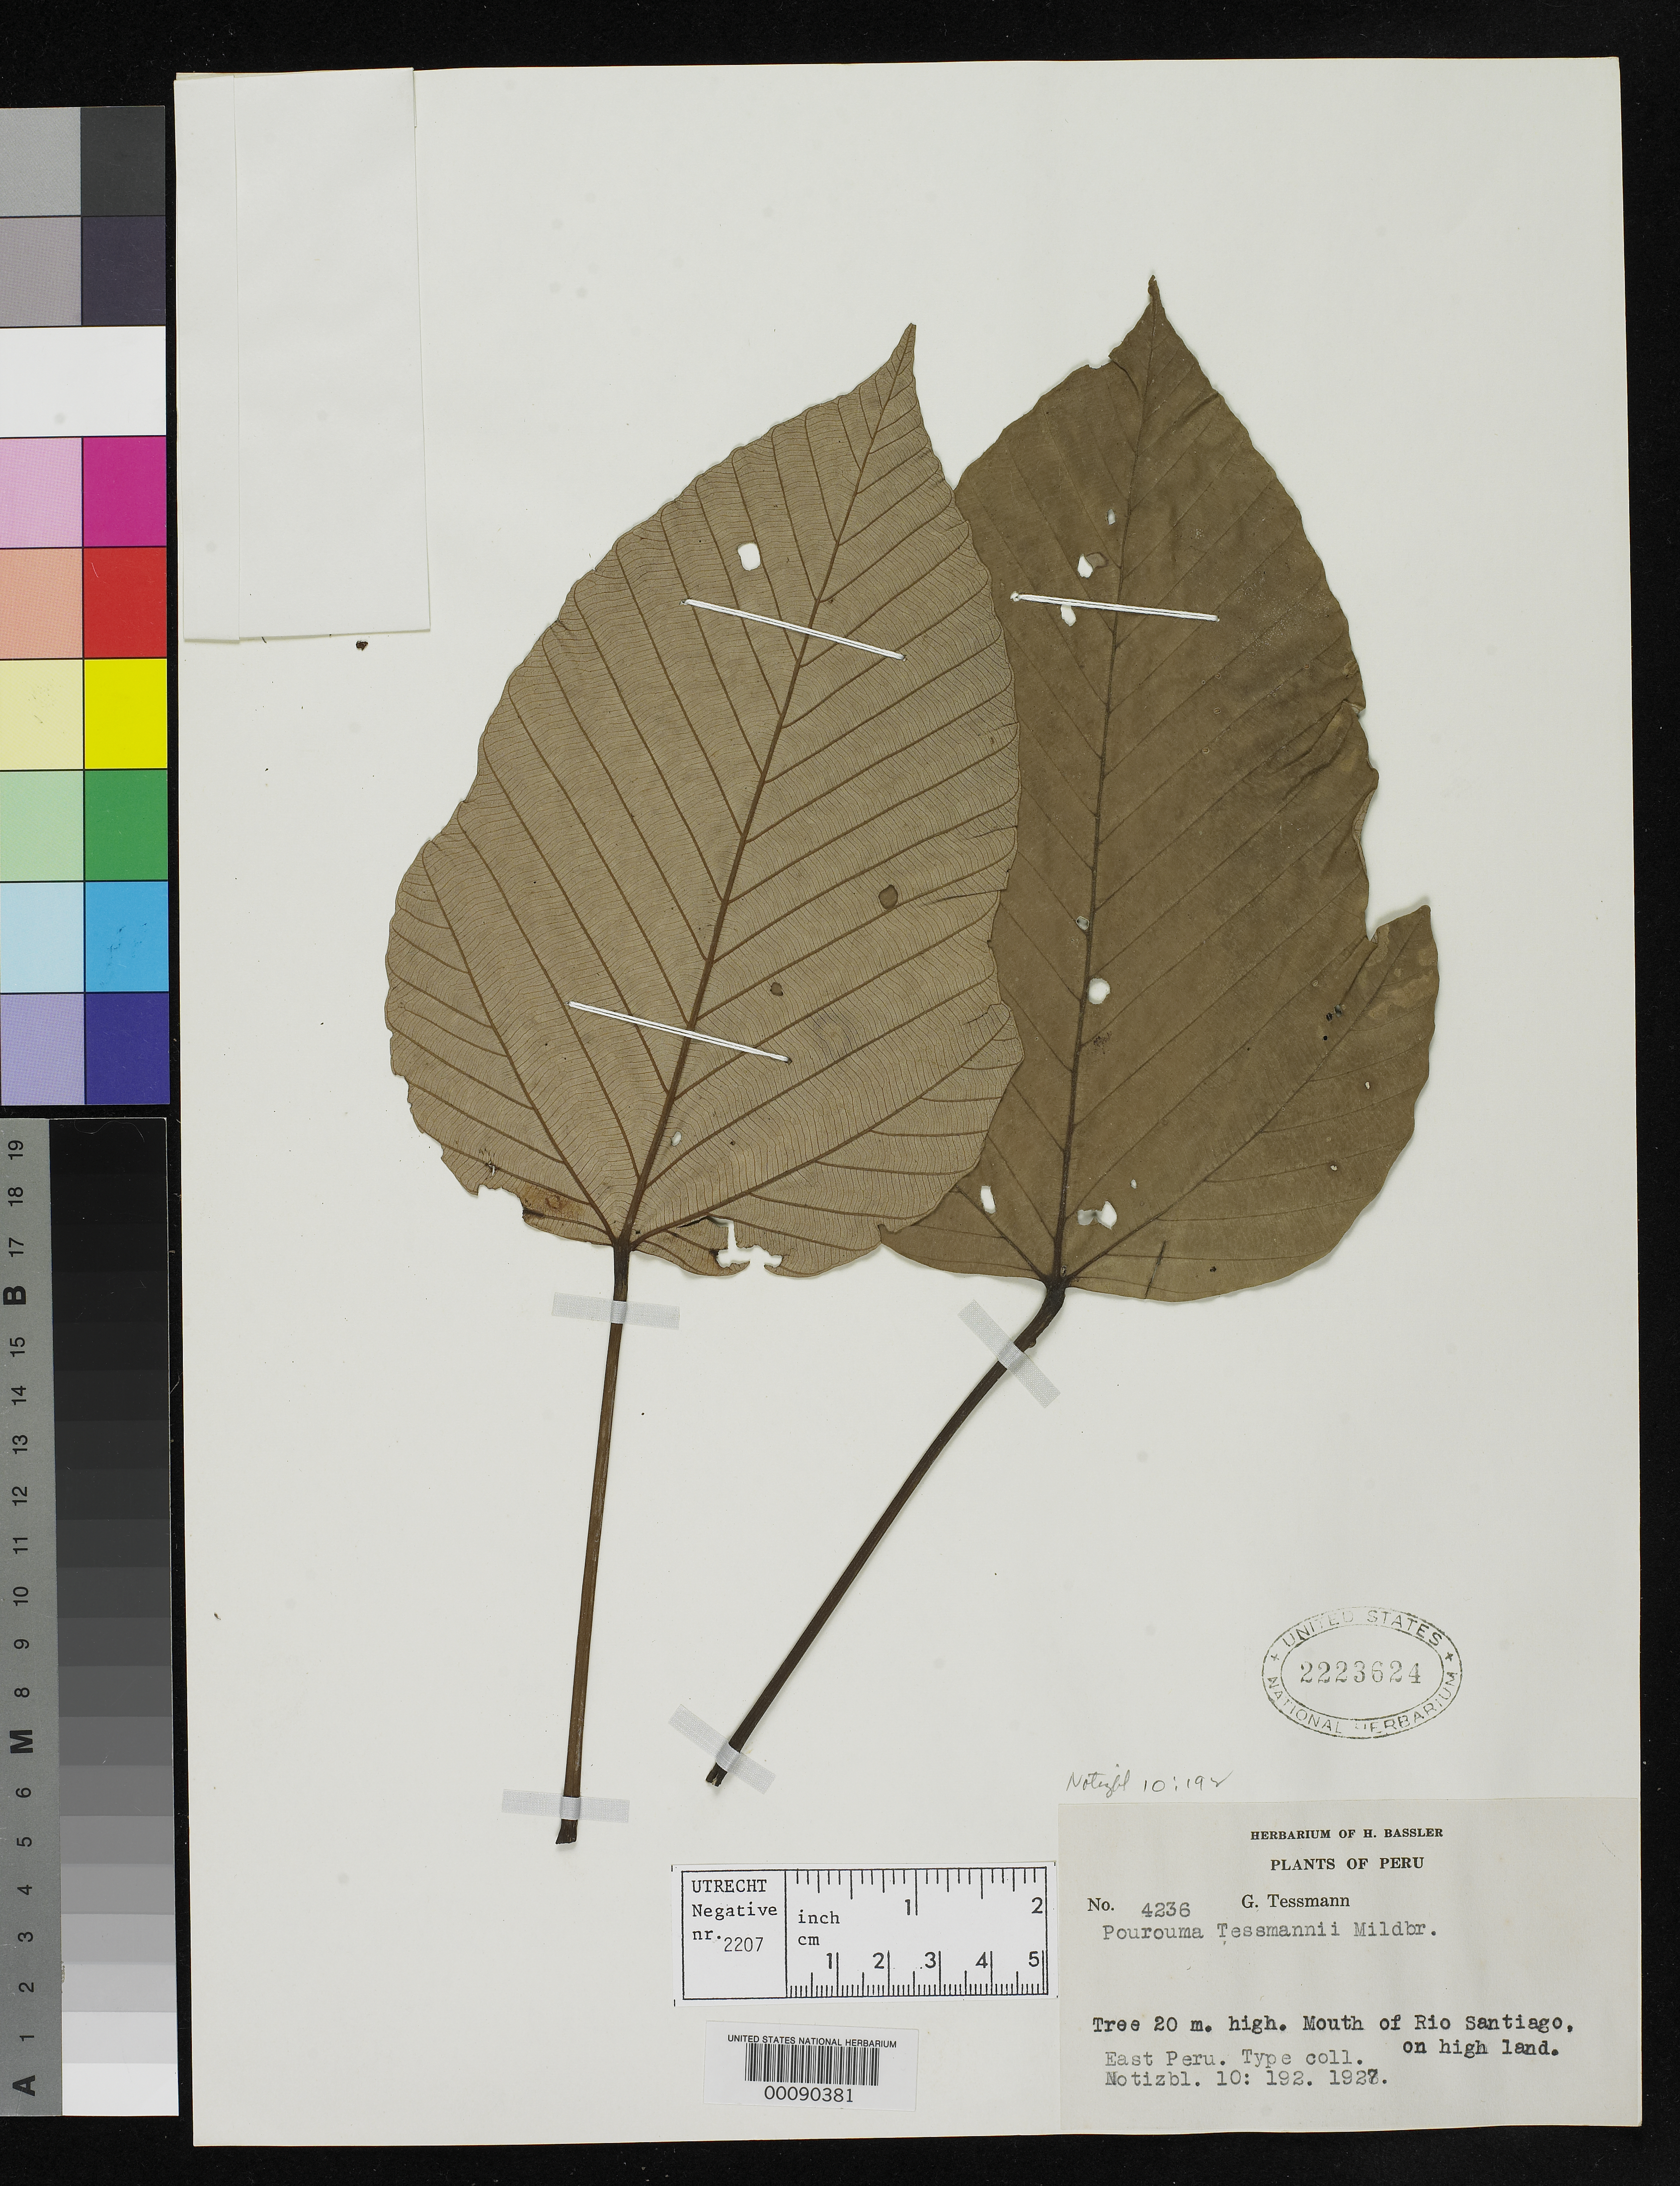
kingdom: Plantae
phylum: Tracheophyta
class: Magnoliopsida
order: Rosales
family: Urticaceae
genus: Pourouma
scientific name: Pourouma tessmannii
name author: Mildbr.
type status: Type Fragment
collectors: G. Tessmann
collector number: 4236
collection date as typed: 08 Oct 1924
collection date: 1924-10-08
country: Peru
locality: mouth of Río Santiago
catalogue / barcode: US 2223624